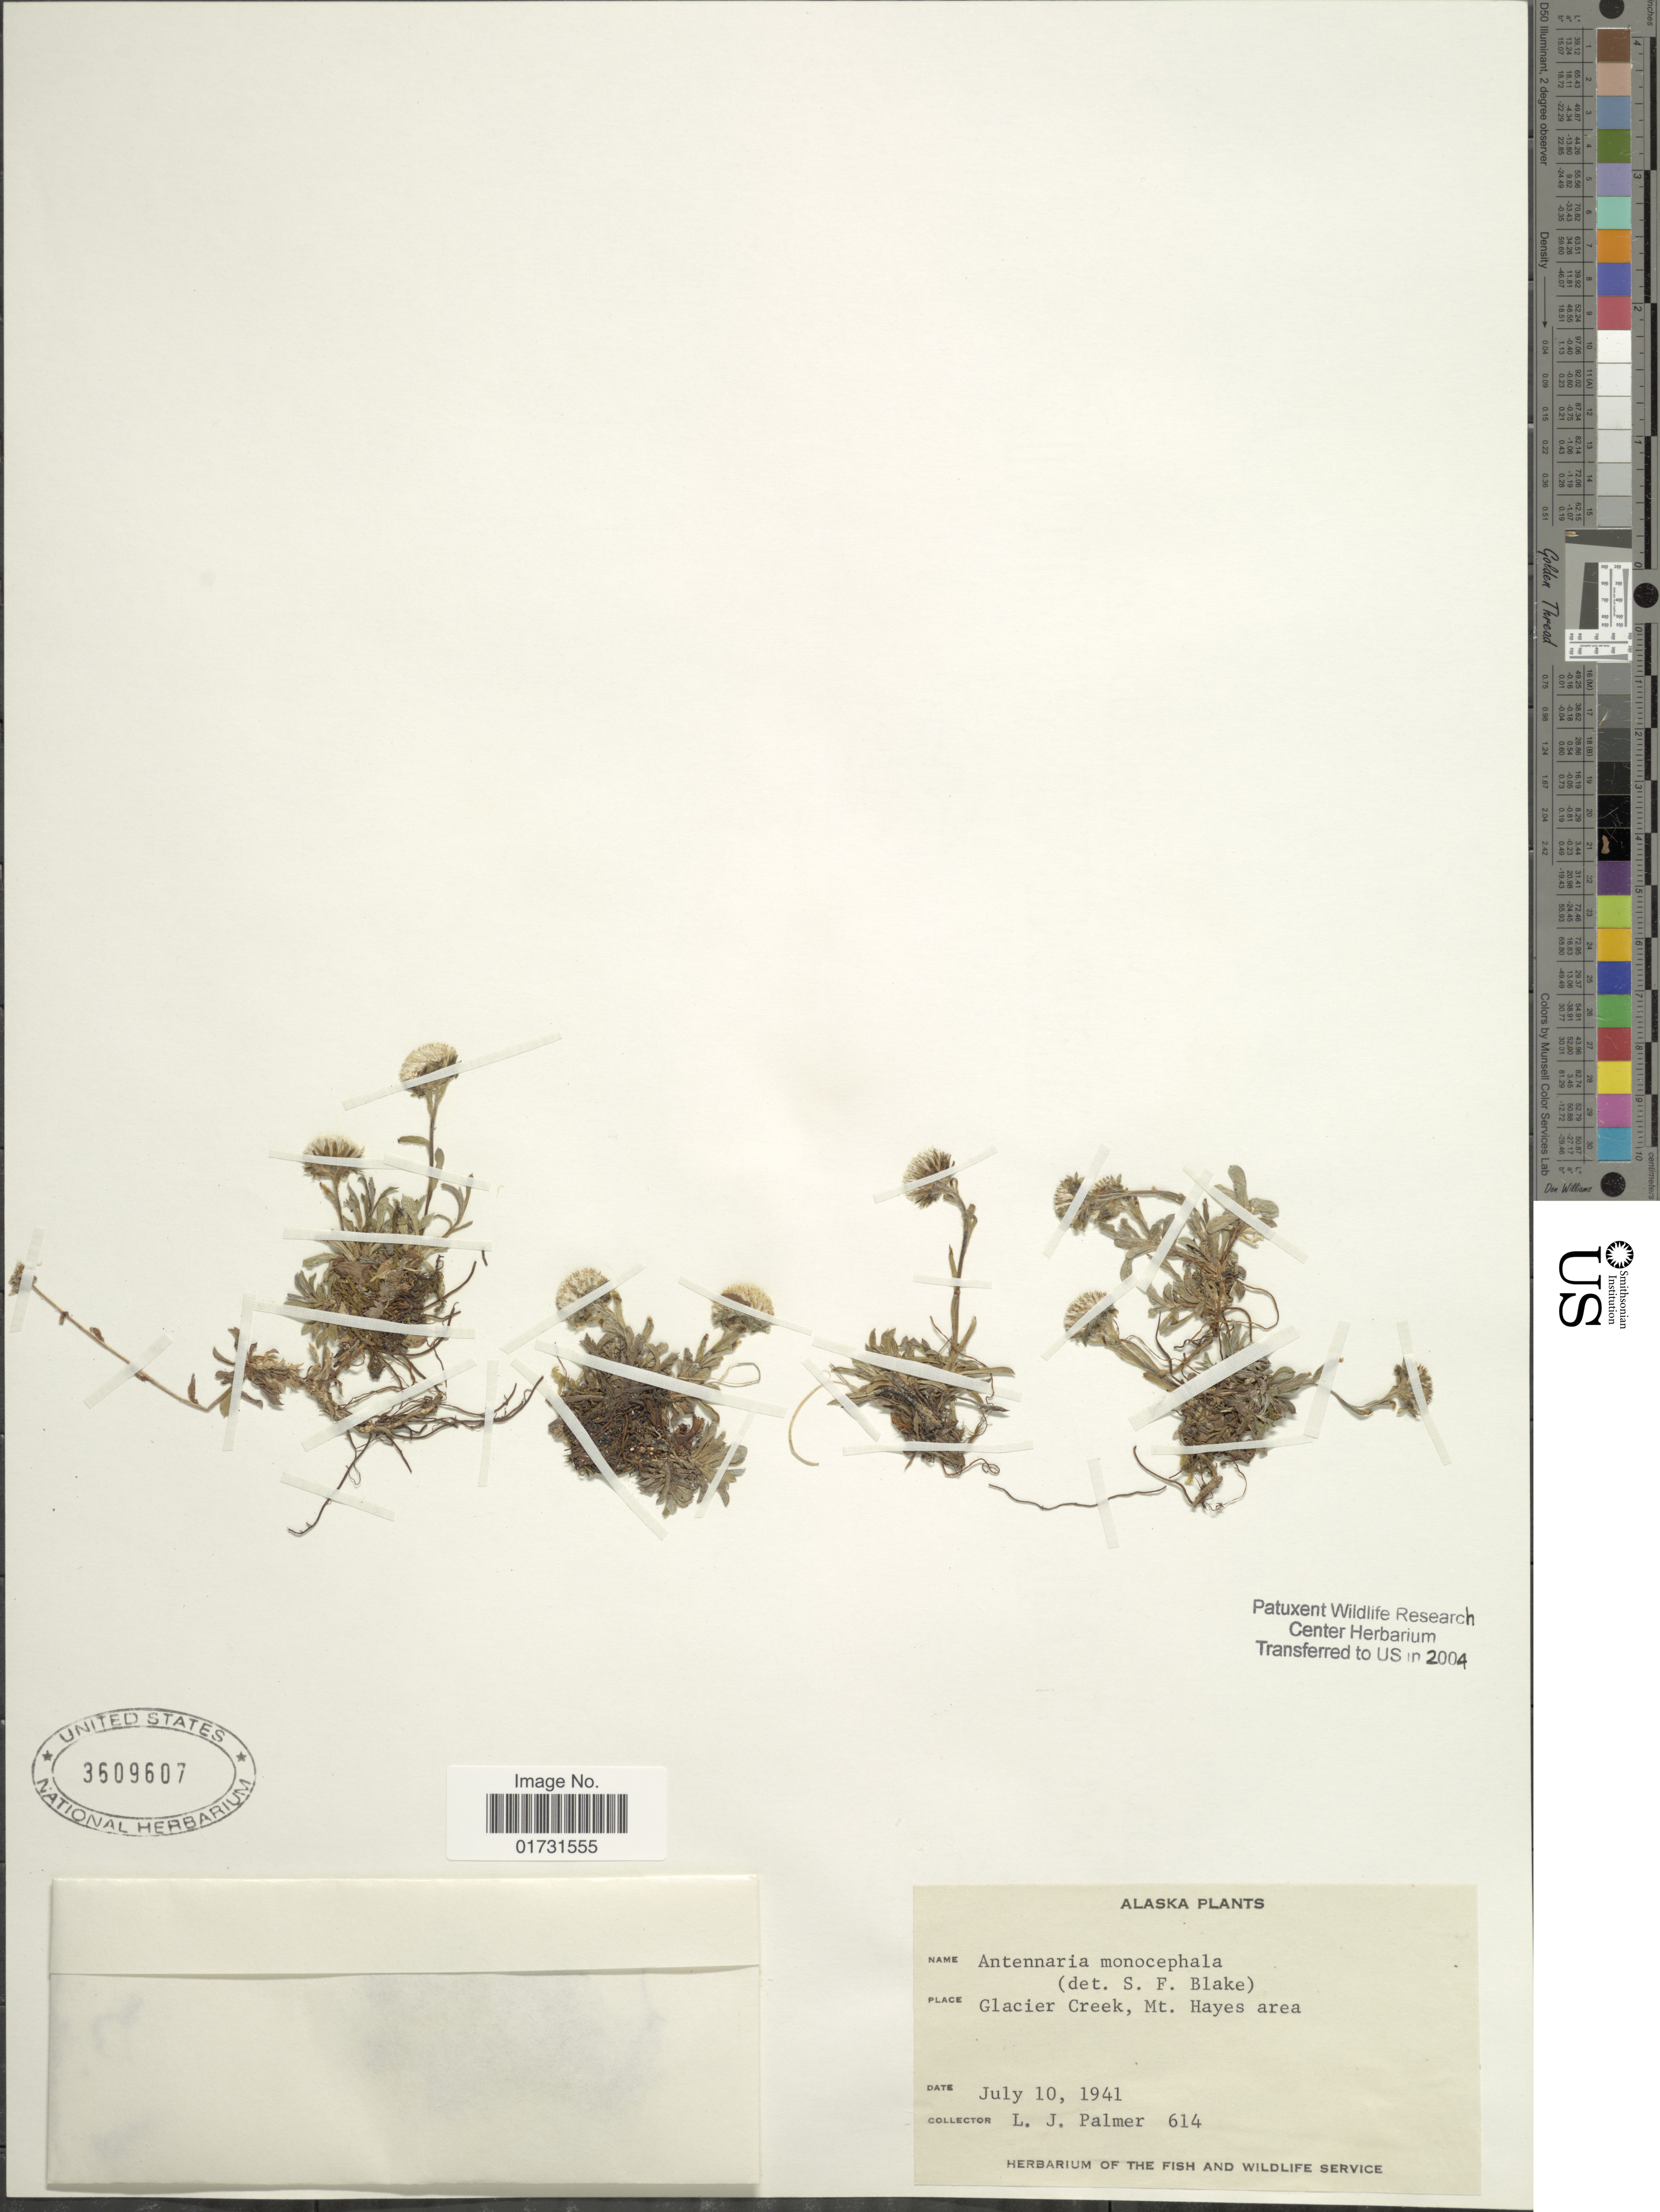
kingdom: Plantae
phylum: Tracheophyta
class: Magnoliopsida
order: Asterales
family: Asteraceae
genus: Antennaria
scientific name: Antennaria monocephala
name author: DC.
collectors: L. J. Palmer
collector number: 614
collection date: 1941-07-10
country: United States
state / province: Alaska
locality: Glacier Creek, Mt. Hayes area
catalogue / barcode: US 3609607